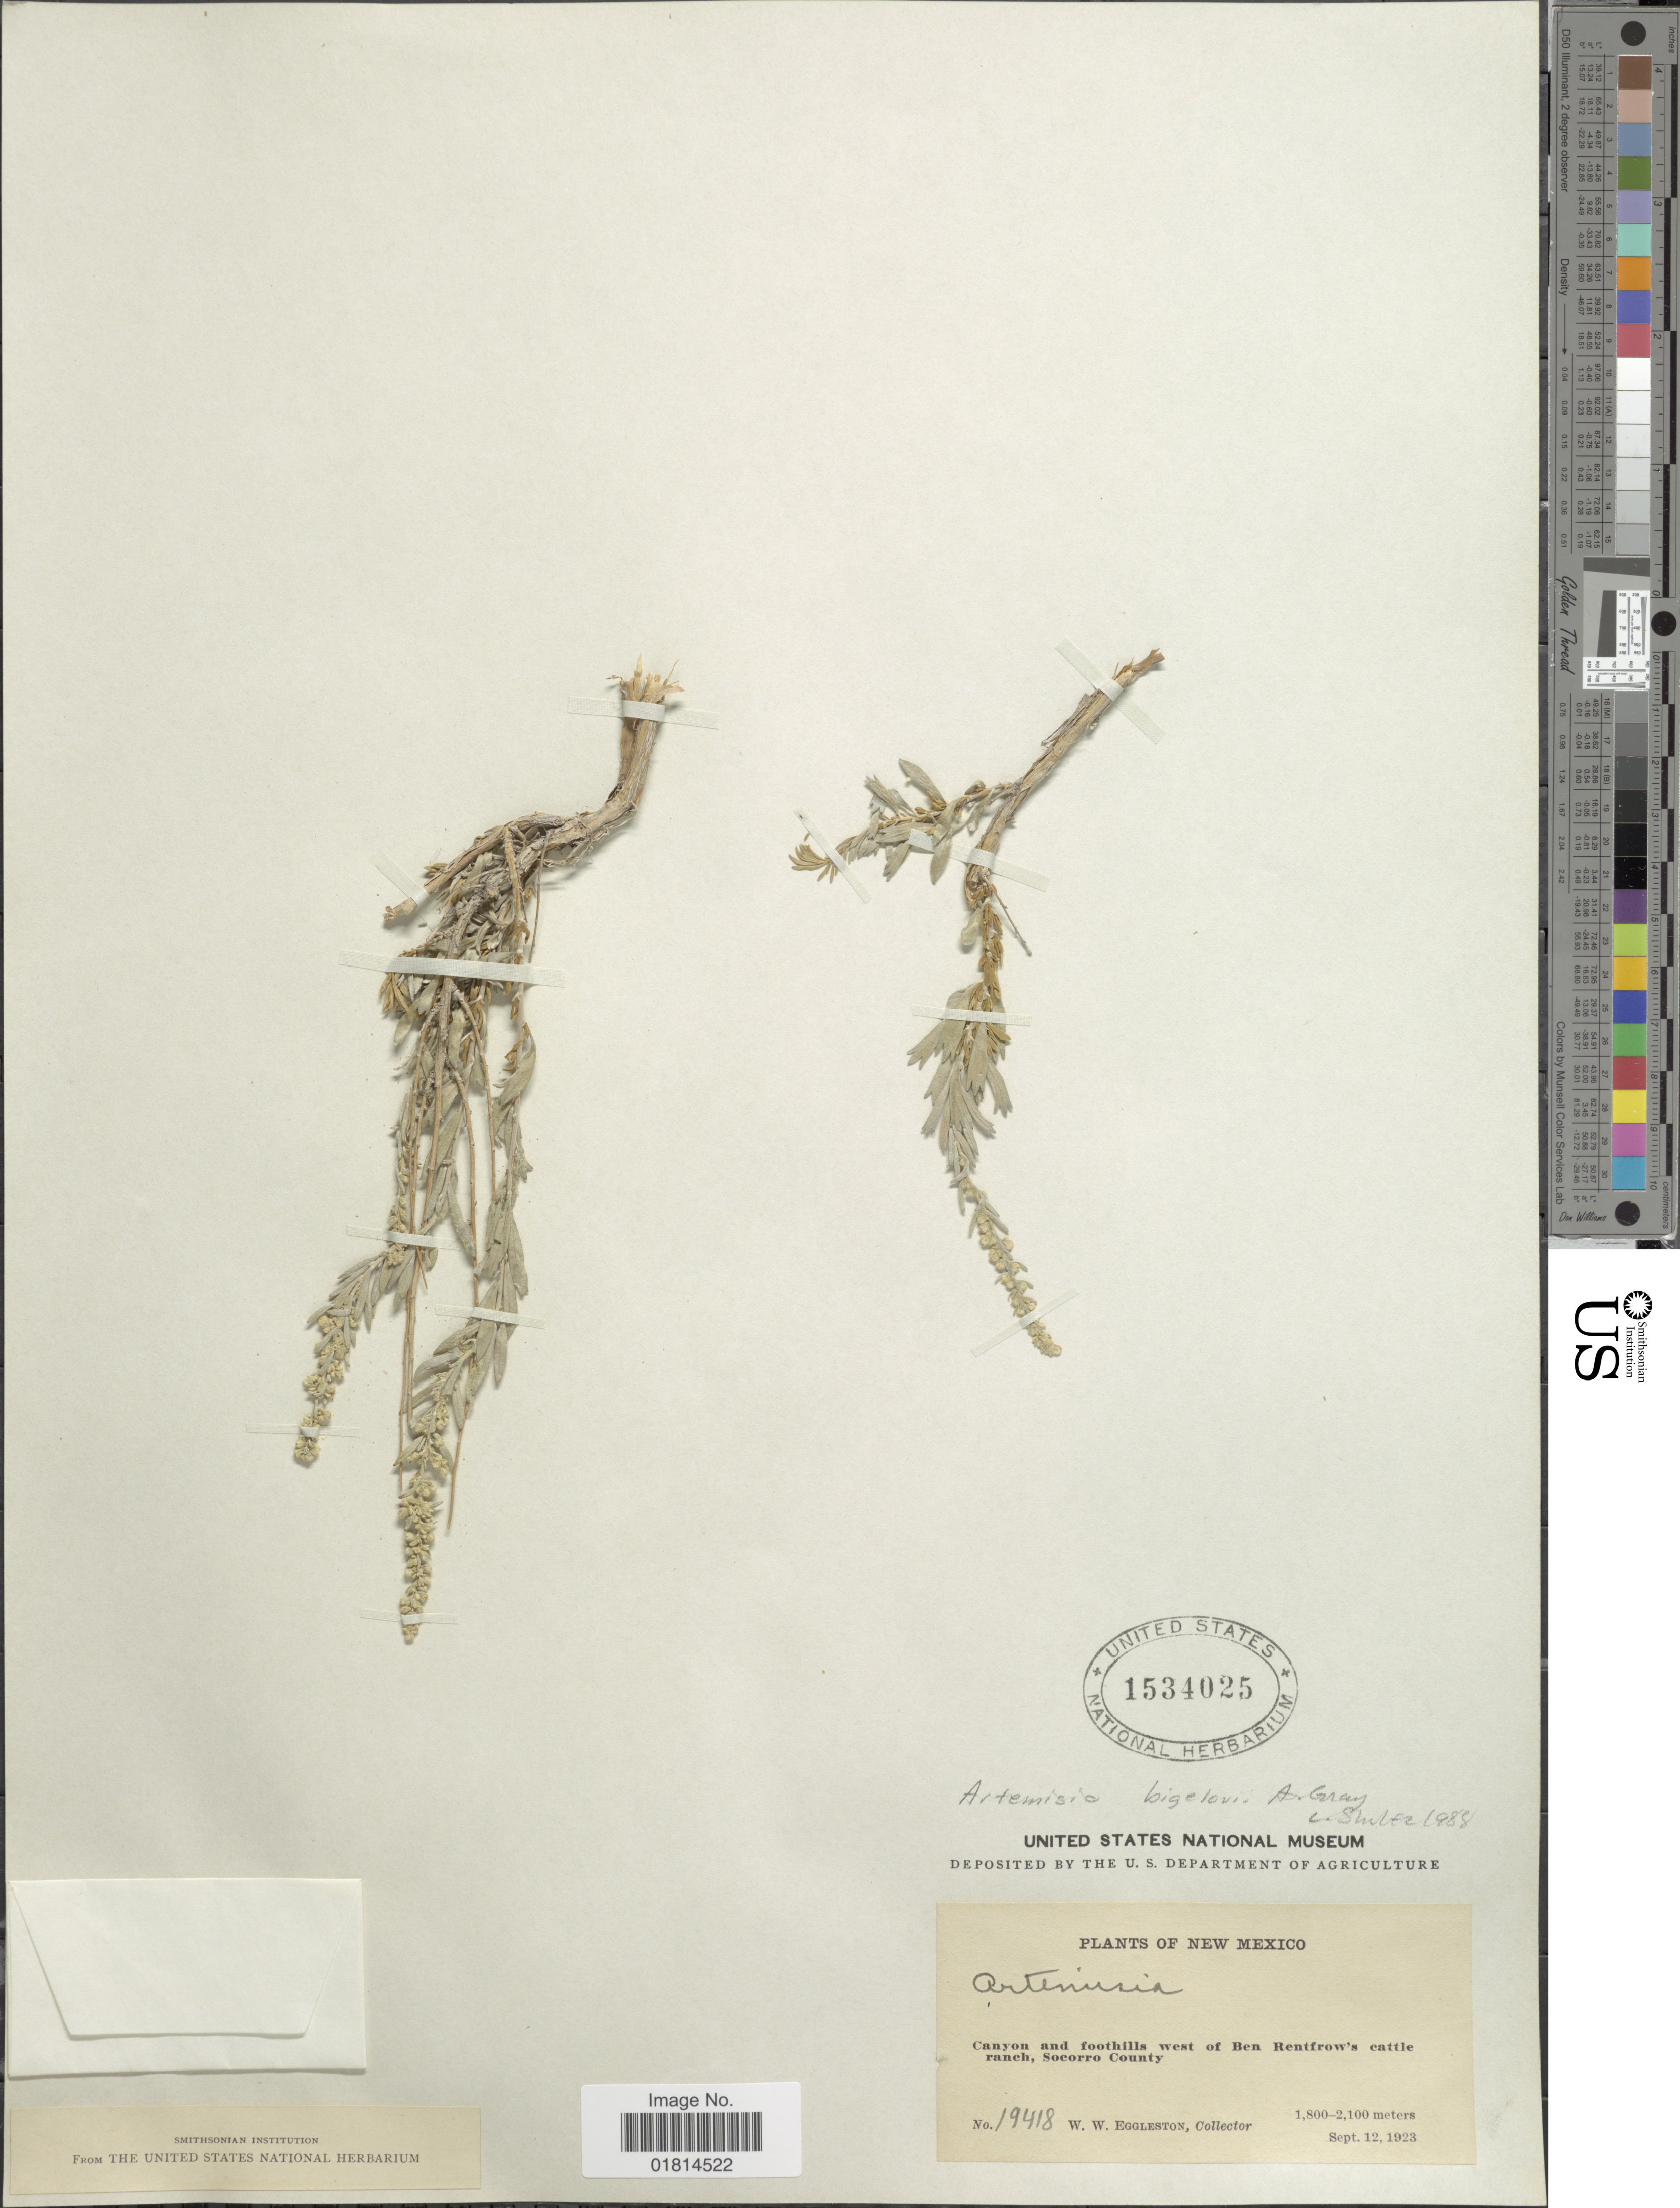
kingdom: Plantae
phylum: Tracheophyta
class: Magnoliopsida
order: Asterales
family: Asteraceae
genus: Artemisia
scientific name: Artemisia bigelovii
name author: A. Gray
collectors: W. W. Eggleston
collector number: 19418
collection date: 1923-09-12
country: United States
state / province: New Mexico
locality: Canyon and foothills west of Ben Rentfrow's cattle ranch, Socorro County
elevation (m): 1800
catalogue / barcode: US 1534025